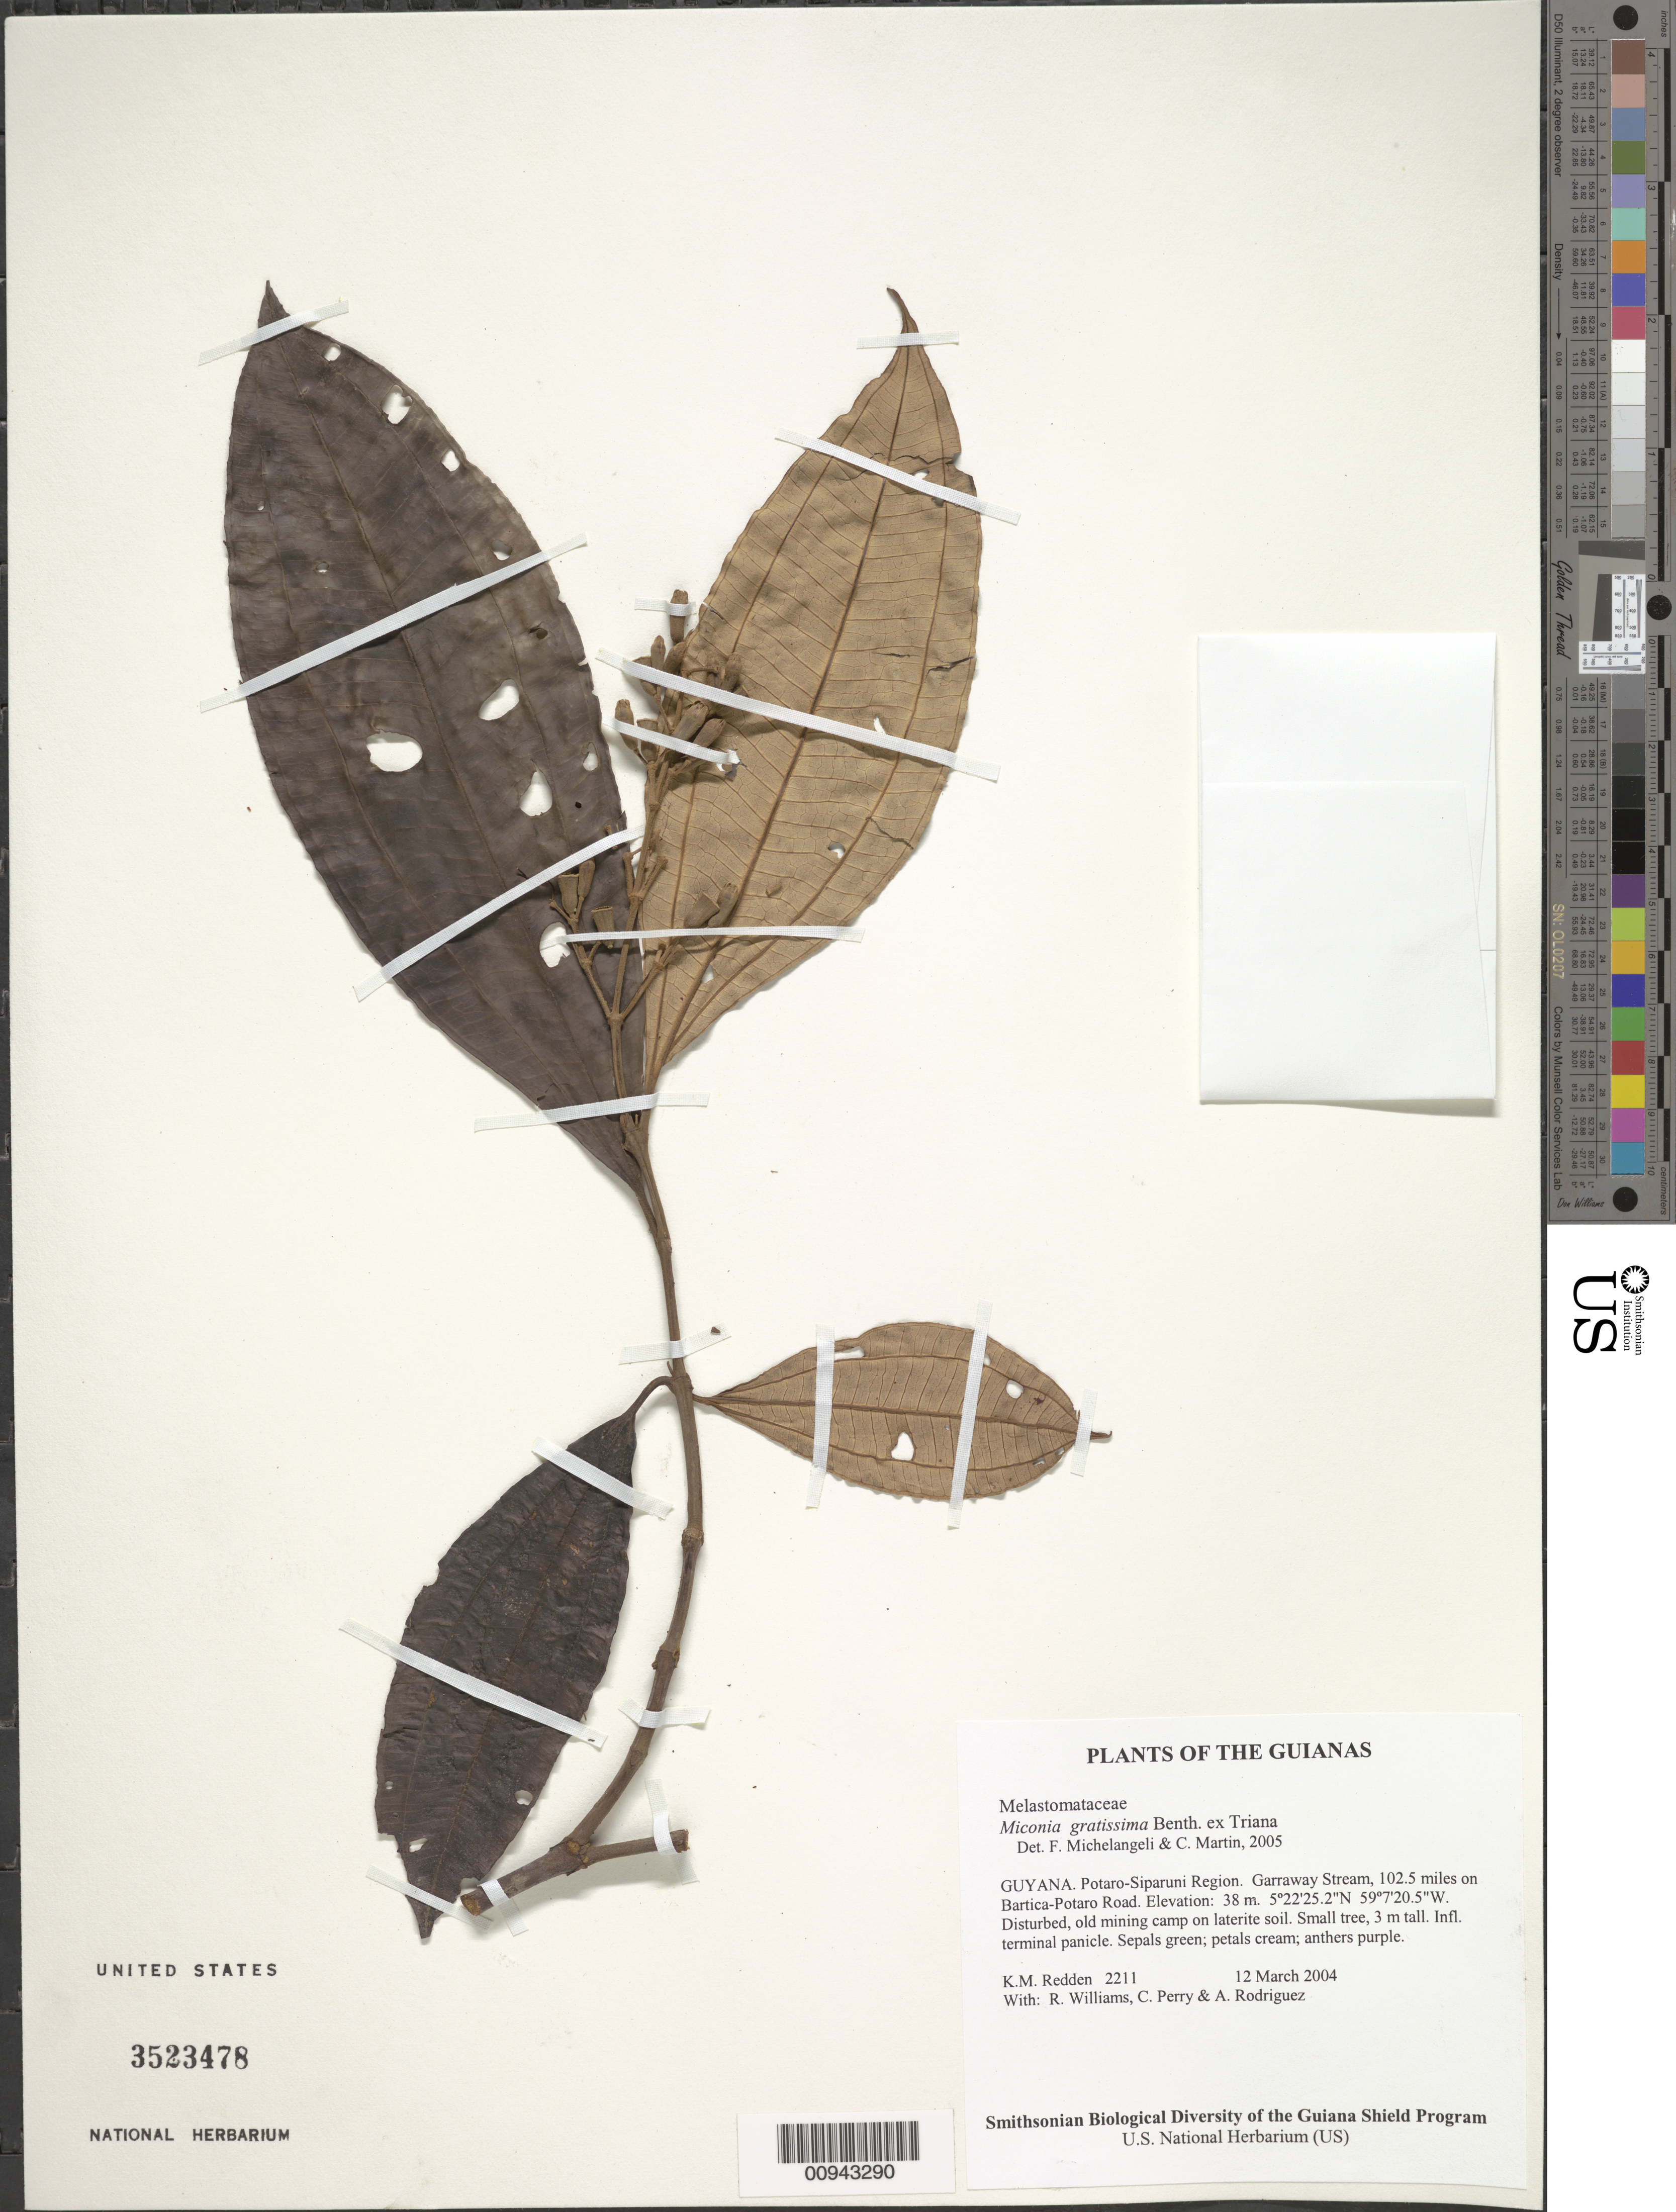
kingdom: Plantae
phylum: Tracheophyta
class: Magnoliopsida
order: Myrtales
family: Melastomataceae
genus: Miconia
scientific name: Miconia gratissima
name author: Benth. ex Triana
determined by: Michelangeli, F. A.; Martin, C.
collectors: K. M. Redden, R. Williams, C. Perry & A. Rodriguez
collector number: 2211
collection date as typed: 12 March 2004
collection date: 2004-03-12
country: Guyana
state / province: Potaro-Siparuni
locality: Garraway Stream, 102.5 miles on Bartica-Potaro Road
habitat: Disturbed, old mining camp on laterite soil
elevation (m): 38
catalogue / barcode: US 3523478